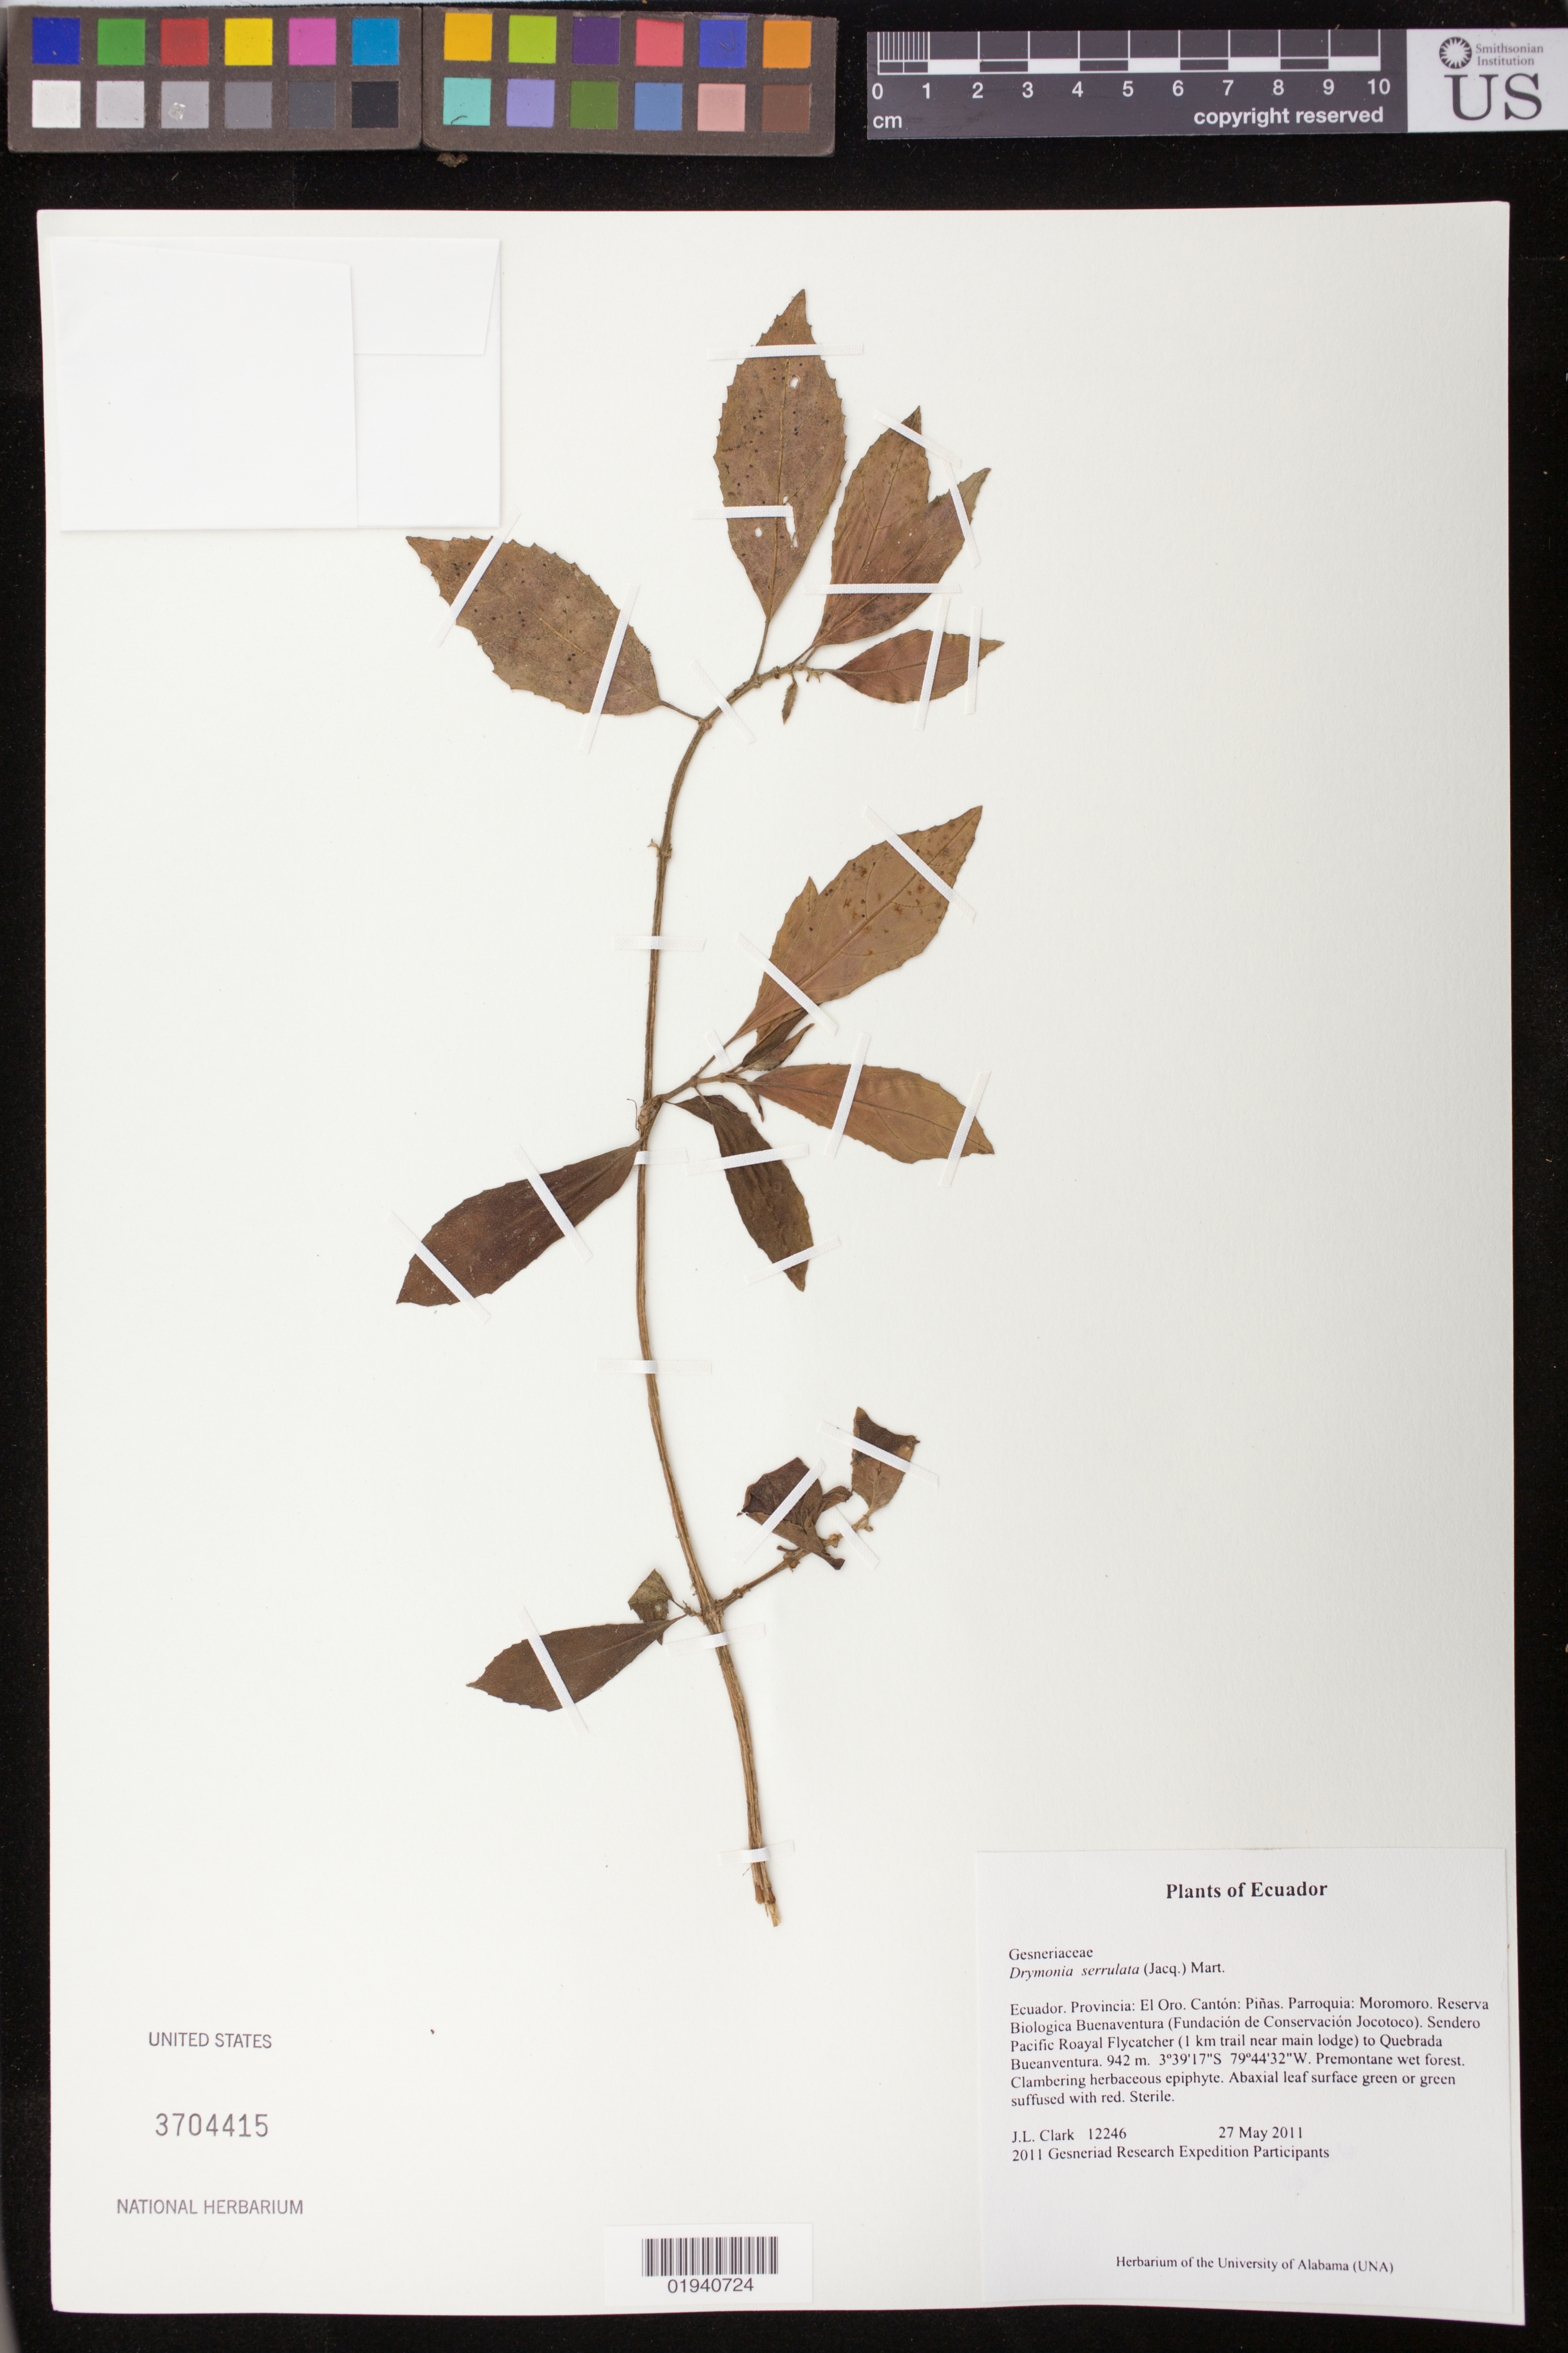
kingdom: Plantae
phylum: Tracheophyta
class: Magnoliopsida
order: Lamiales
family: Gesneriaceae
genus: Drymonia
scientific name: Drymonia serrulata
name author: (Jacq.) Mart.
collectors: J. L. Clark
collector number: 12246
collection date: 2011-05-27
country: Ecuador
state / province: El Oro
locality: Canton: Pinas, Parroquia, Moromoro, Reserva Biologica Buenaventura (Fundacion de Conservacion Jocotoco). Sendero Pacific Roayal Flycatcher (1 km trail near main lodge) to Quebrada Bueanventura.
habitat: Premontane wet forest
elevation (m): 942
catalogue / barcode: US 3704415